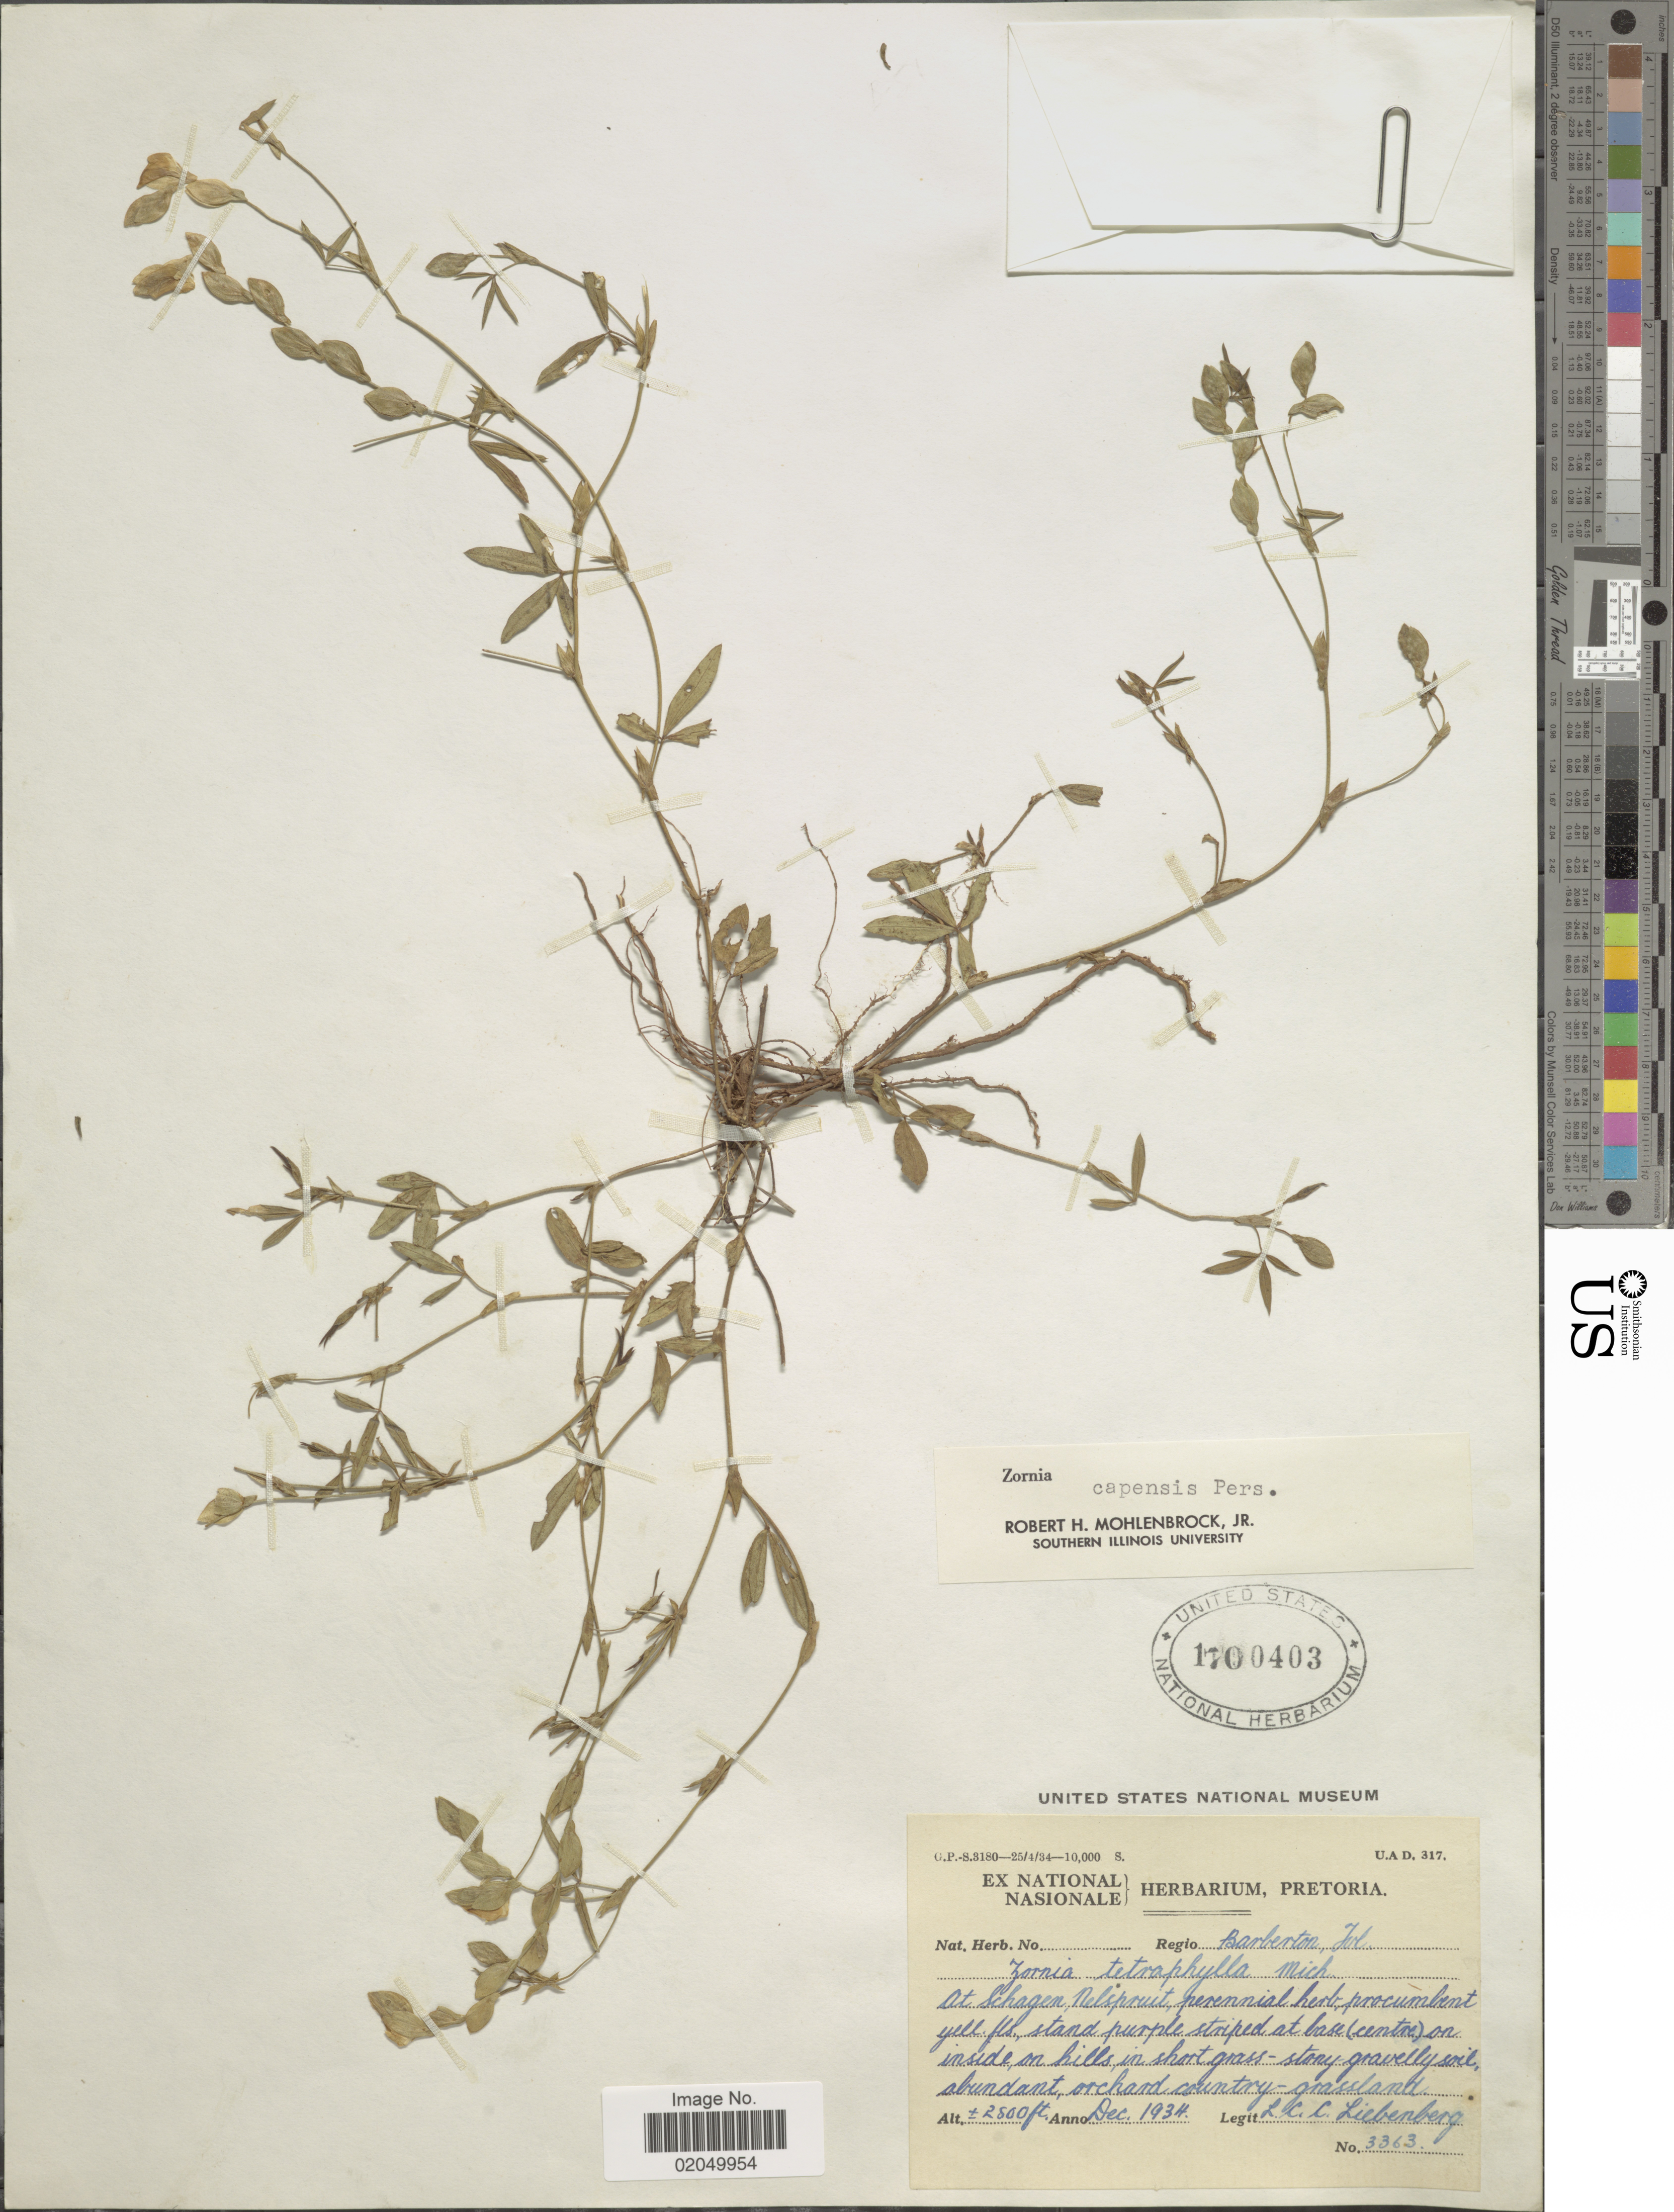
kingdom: Plantae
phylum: Tracheophyta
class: Magnoliopsida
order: Fabales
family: Fabaceae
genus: Zornia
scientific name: Zornia capensis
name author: Pers.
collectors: L. Liebenberg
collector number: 3363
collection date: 1934-12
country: South Africa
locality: Barberton, Tvl.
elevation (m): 762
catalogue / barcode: US 1700403